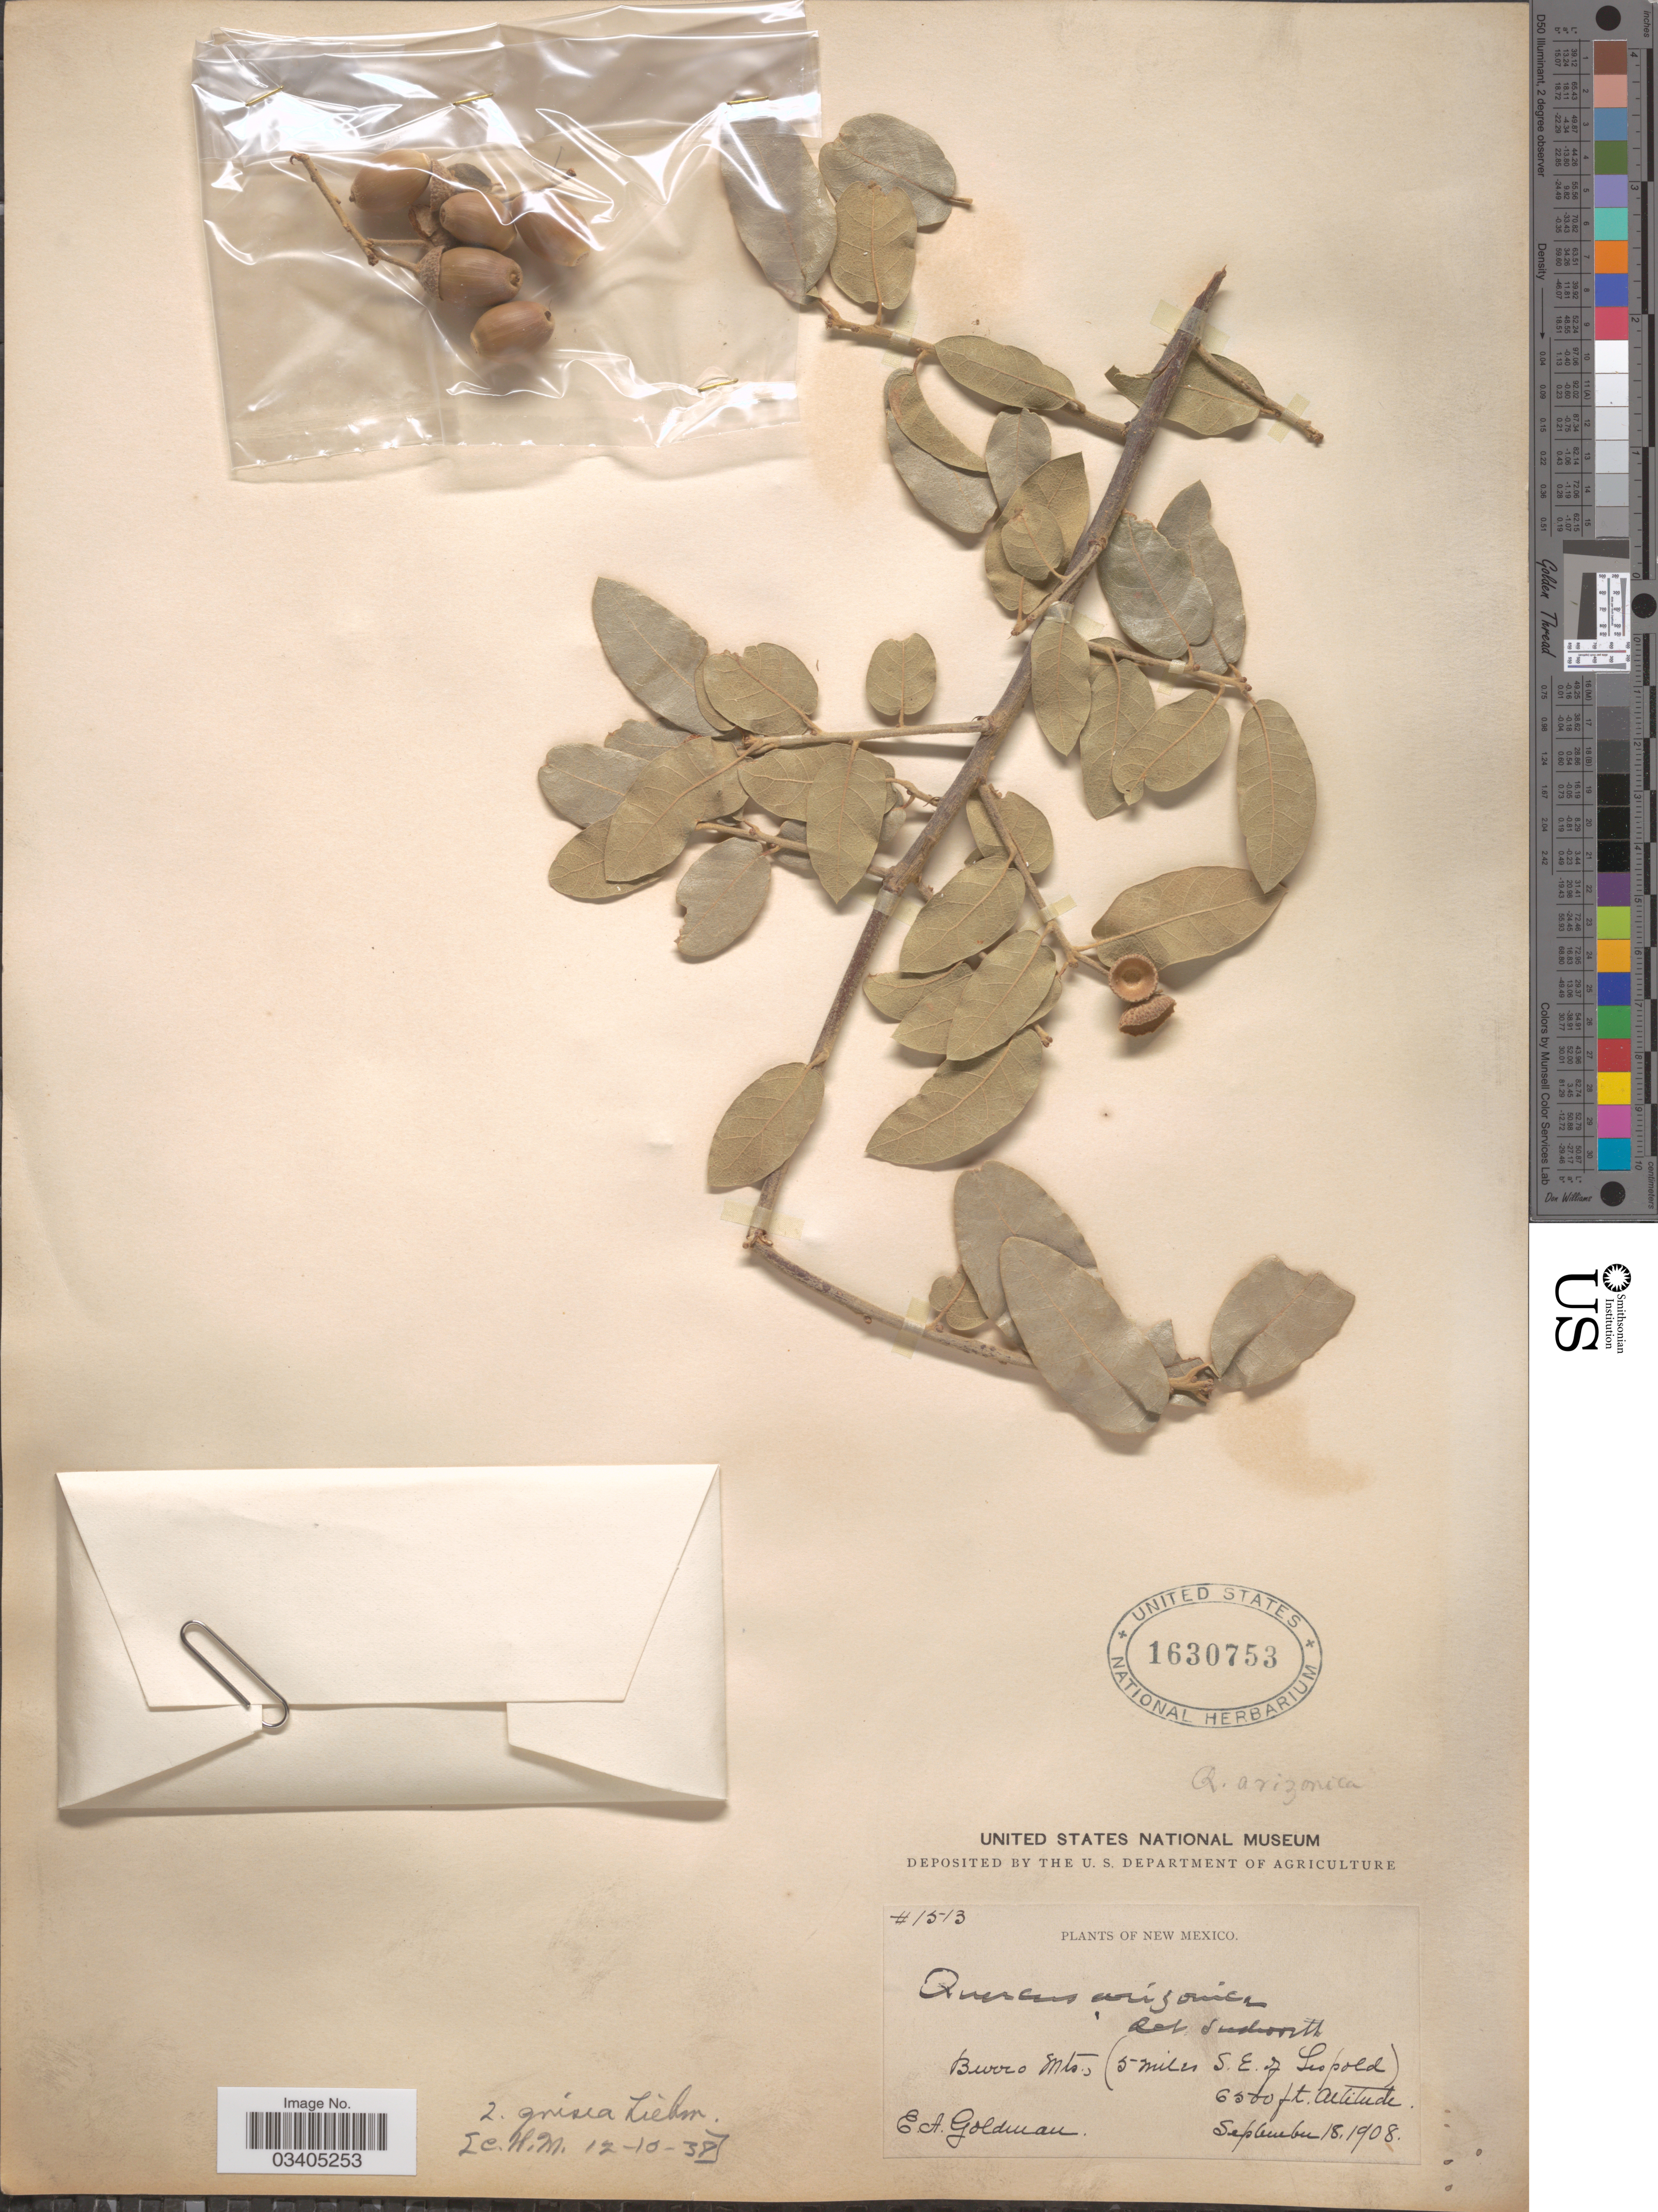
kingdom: Plantae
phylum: Tracheophyta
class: Magnoliopsida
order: Fagales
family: Fagaceae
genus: Quercus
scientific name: Quercus grisea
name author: Liebm.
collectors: E. A. Goldman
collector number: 1513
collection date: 1908-09-18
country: United States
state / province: New Mexico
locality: Burro Mts., (5 miles S.E. of Leopold).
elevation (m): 1981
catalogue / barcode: US 1630753